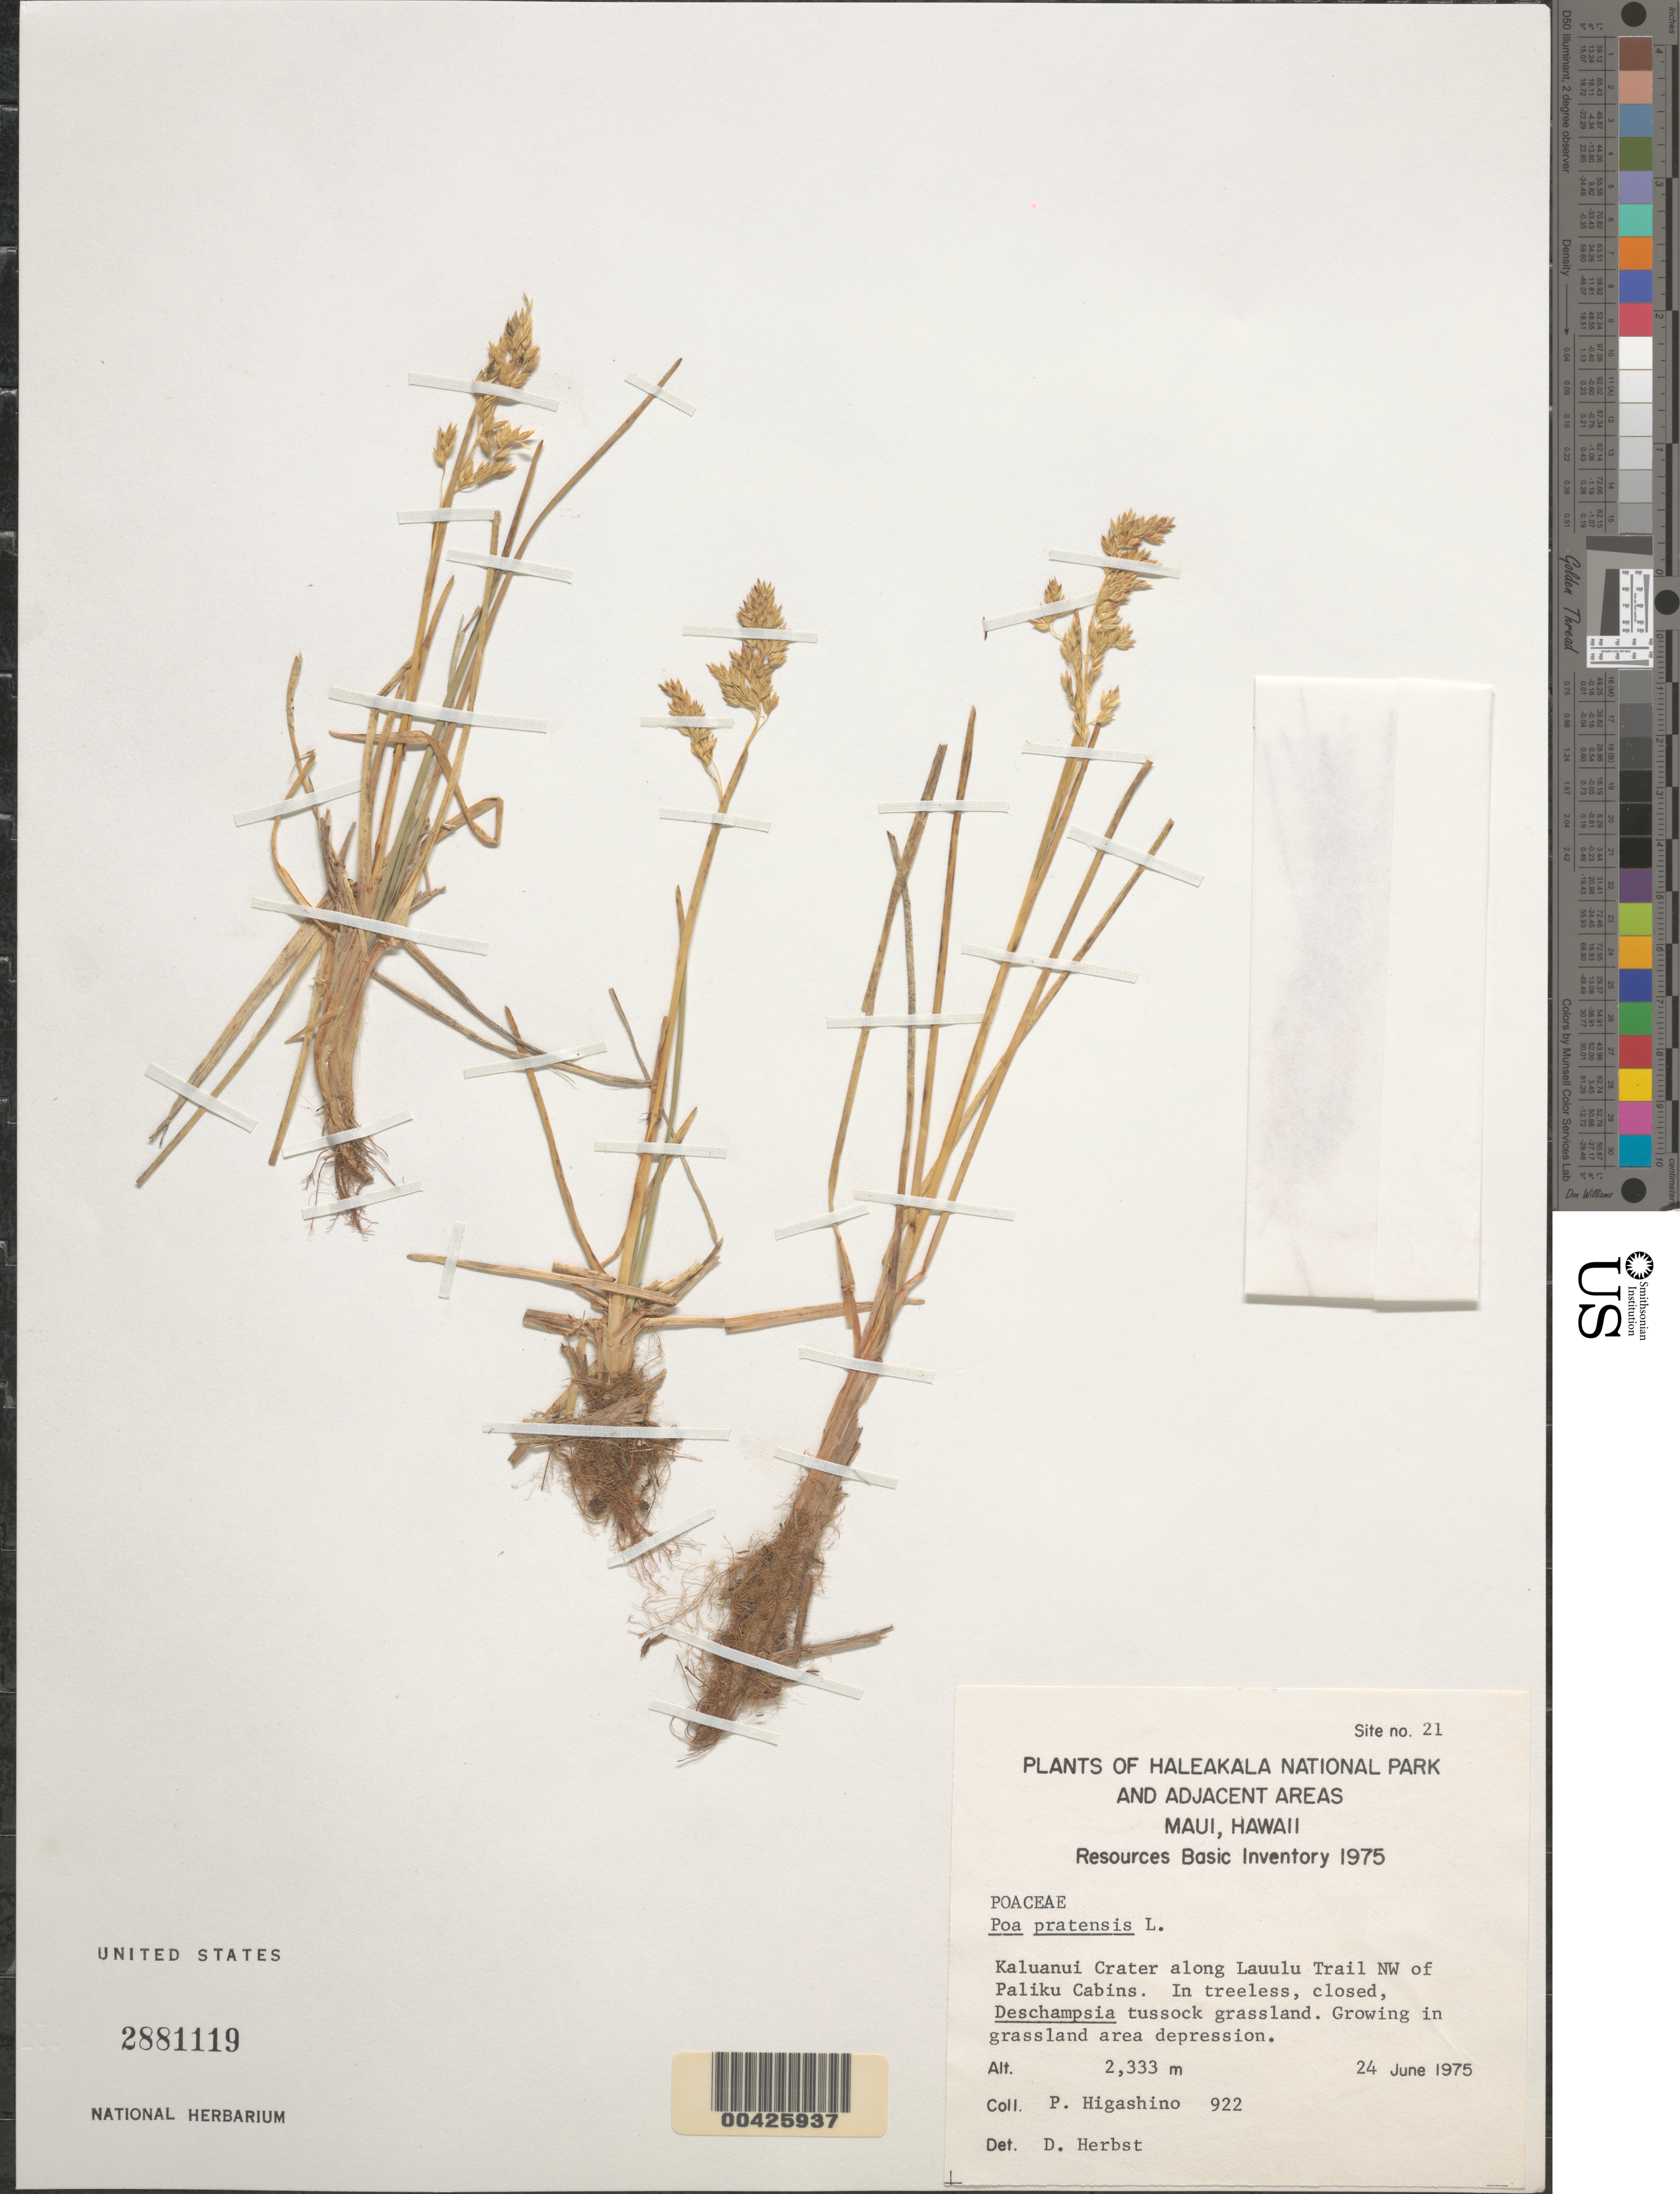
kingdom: Plantae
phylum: Tracheophyta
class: Liliopsida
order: Poales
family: Poaceae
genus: Poa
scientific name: Poa pratensis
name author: L.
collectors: P. Higashino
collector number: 922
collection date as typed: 24 Jun 1975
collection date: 1975-06-24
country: United States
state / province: Hawaii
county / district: Maui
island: Maui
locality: Kaluanui Crater along Lauulu Trail NW of Paliku Cabins, in or adjacent to Haleakala National Park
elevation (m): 2333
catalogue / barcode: US 2881119